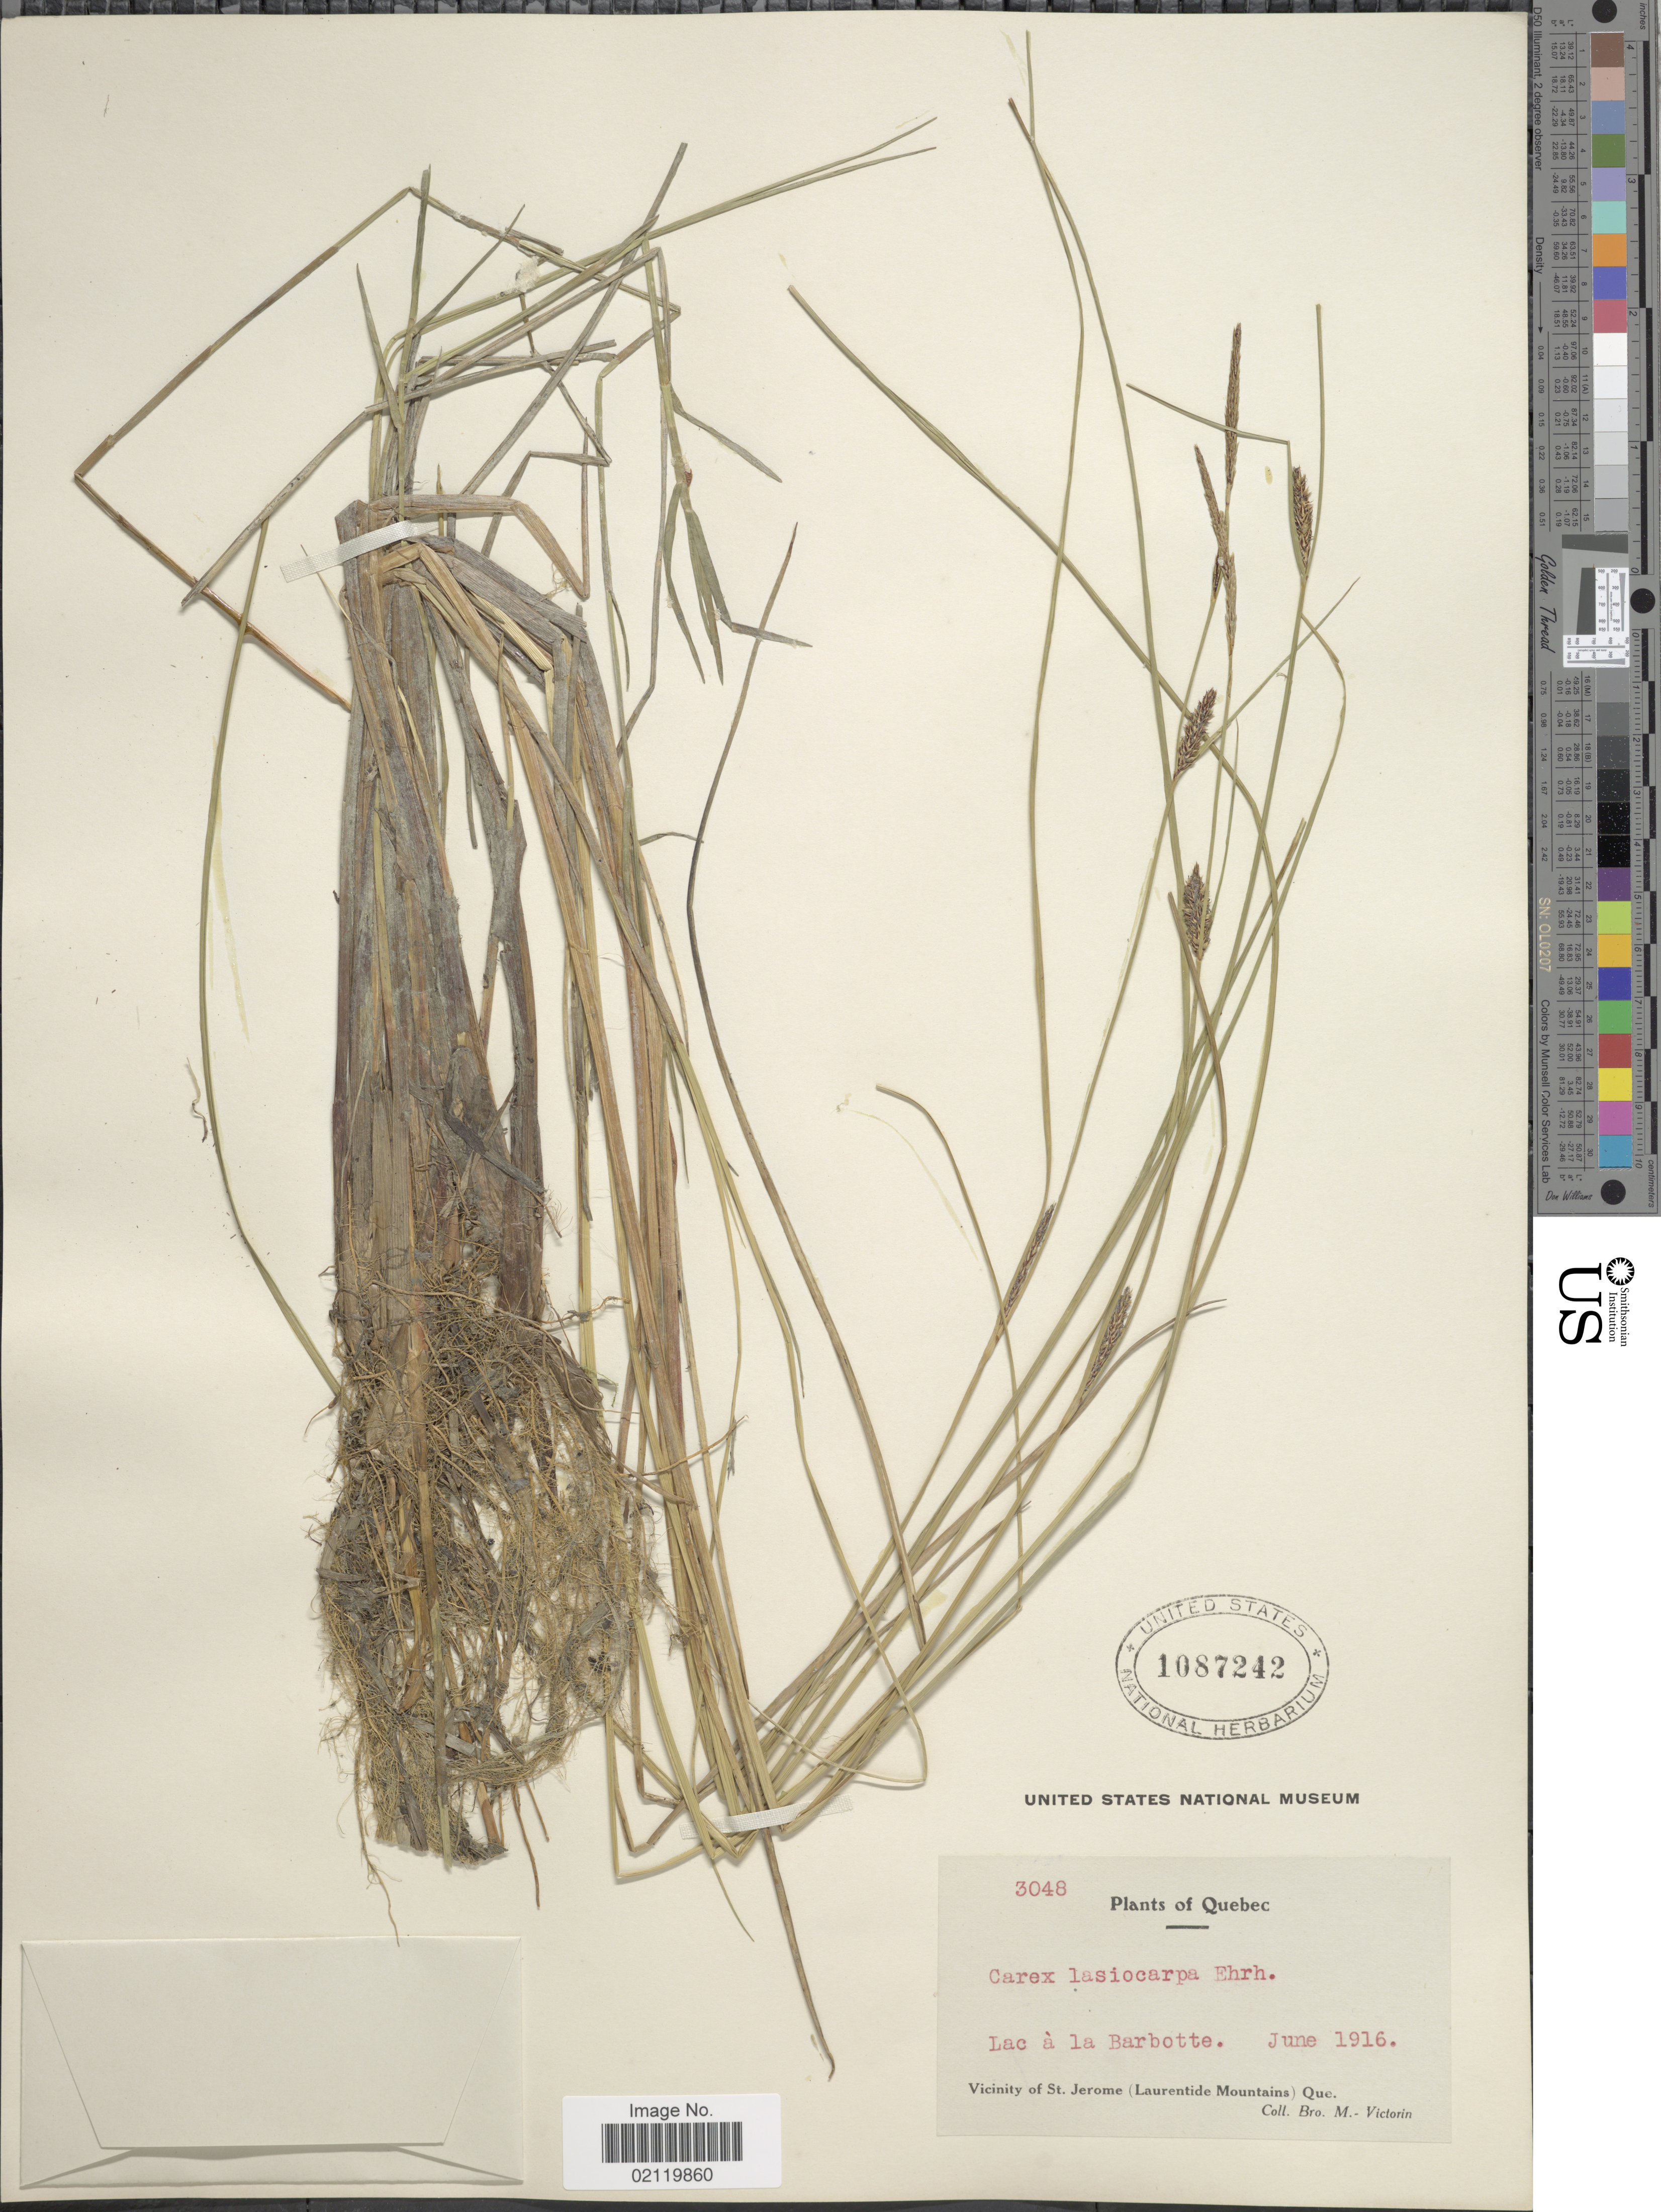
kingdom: Plantae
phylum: Tracheophyta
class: Liliopsida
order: Poales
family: Cyperaceae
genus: Carex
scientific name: Carex lasiocarpa var. americana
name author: Fernald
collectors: Fr. Marie-Victorin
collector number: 3048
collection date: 1916-06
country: Canada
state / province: Quebec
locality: Lac a la Barbotte. Vicinity of St. Jerome (Laurentide Mountains)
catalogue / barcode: US 1087242